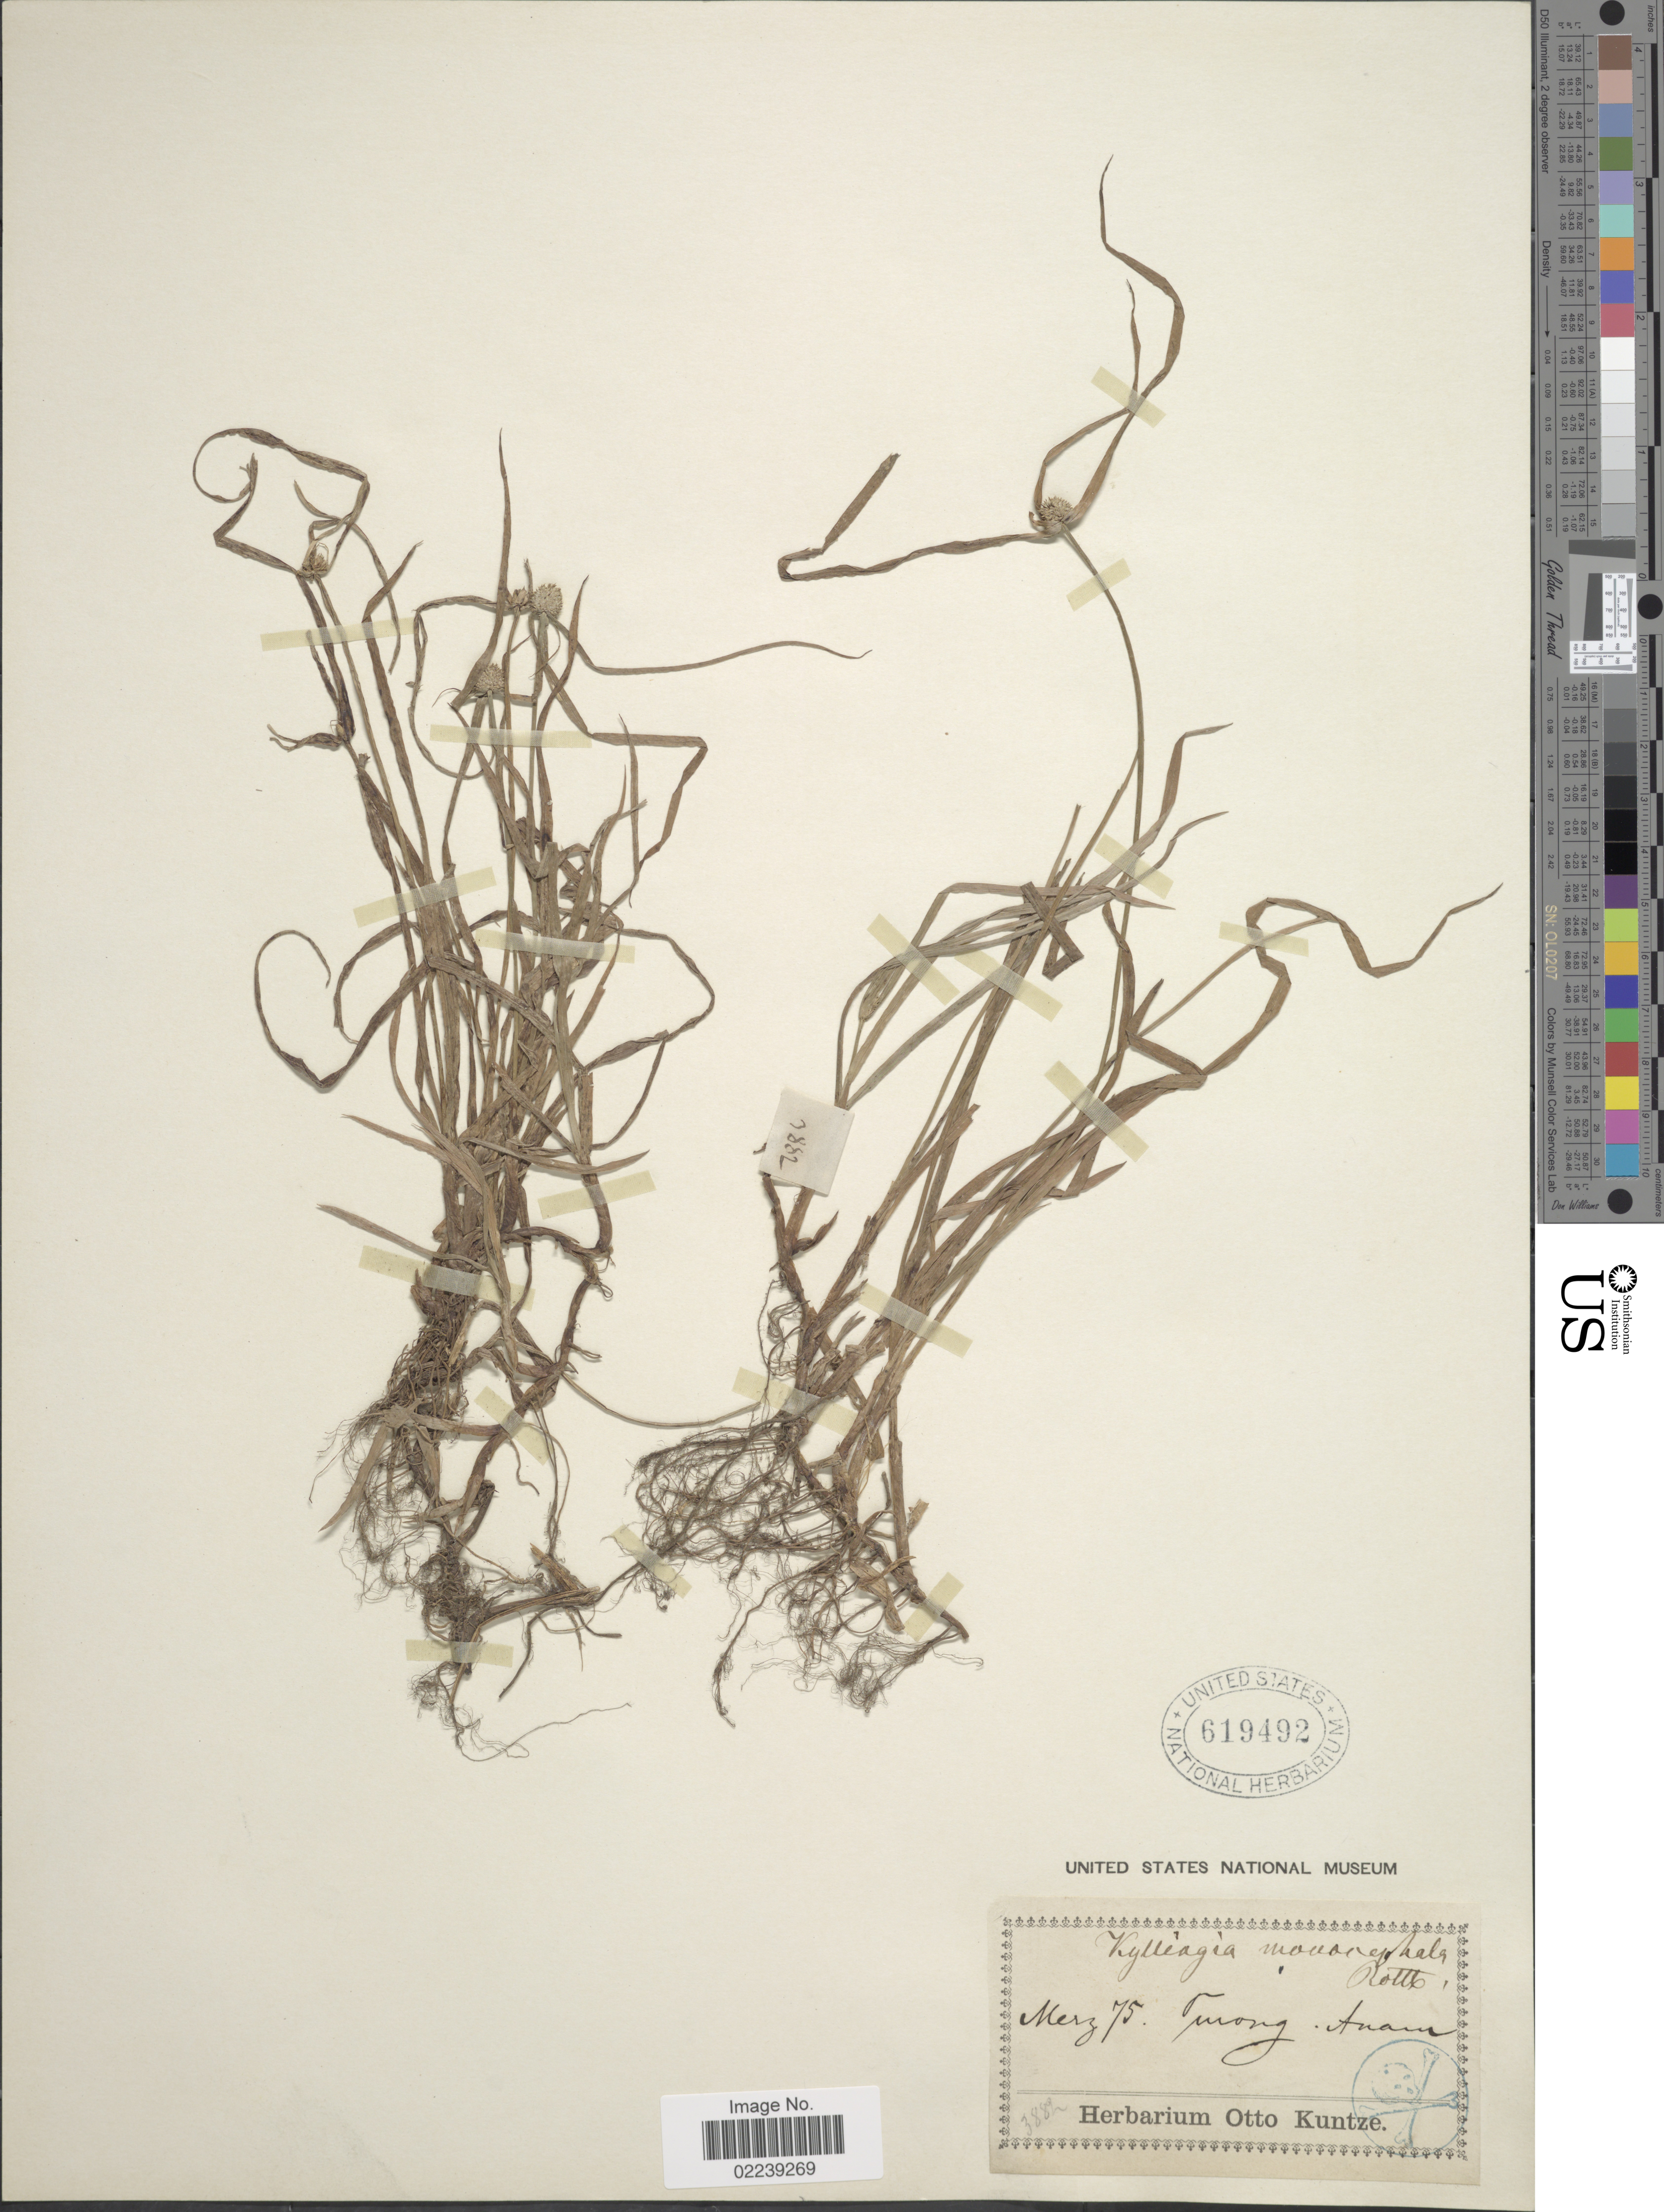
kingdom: Plantae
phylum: Tracheophyta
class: Liliopsida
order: Poales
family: Cyperaceae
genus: Cyperus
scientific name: Cyperus mindorensis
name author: (Steud.) Huygh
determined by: Strong, M. T., (US), Smithsonian Institution - National Museum of Natural History (UNITED STATES)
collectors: ex herb. Otto Kuntze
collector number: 3882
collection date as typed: Transcribed d/m/y: /3/75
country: Vietnam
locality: Turong, Anam [interpreted]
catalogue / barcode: US 619492